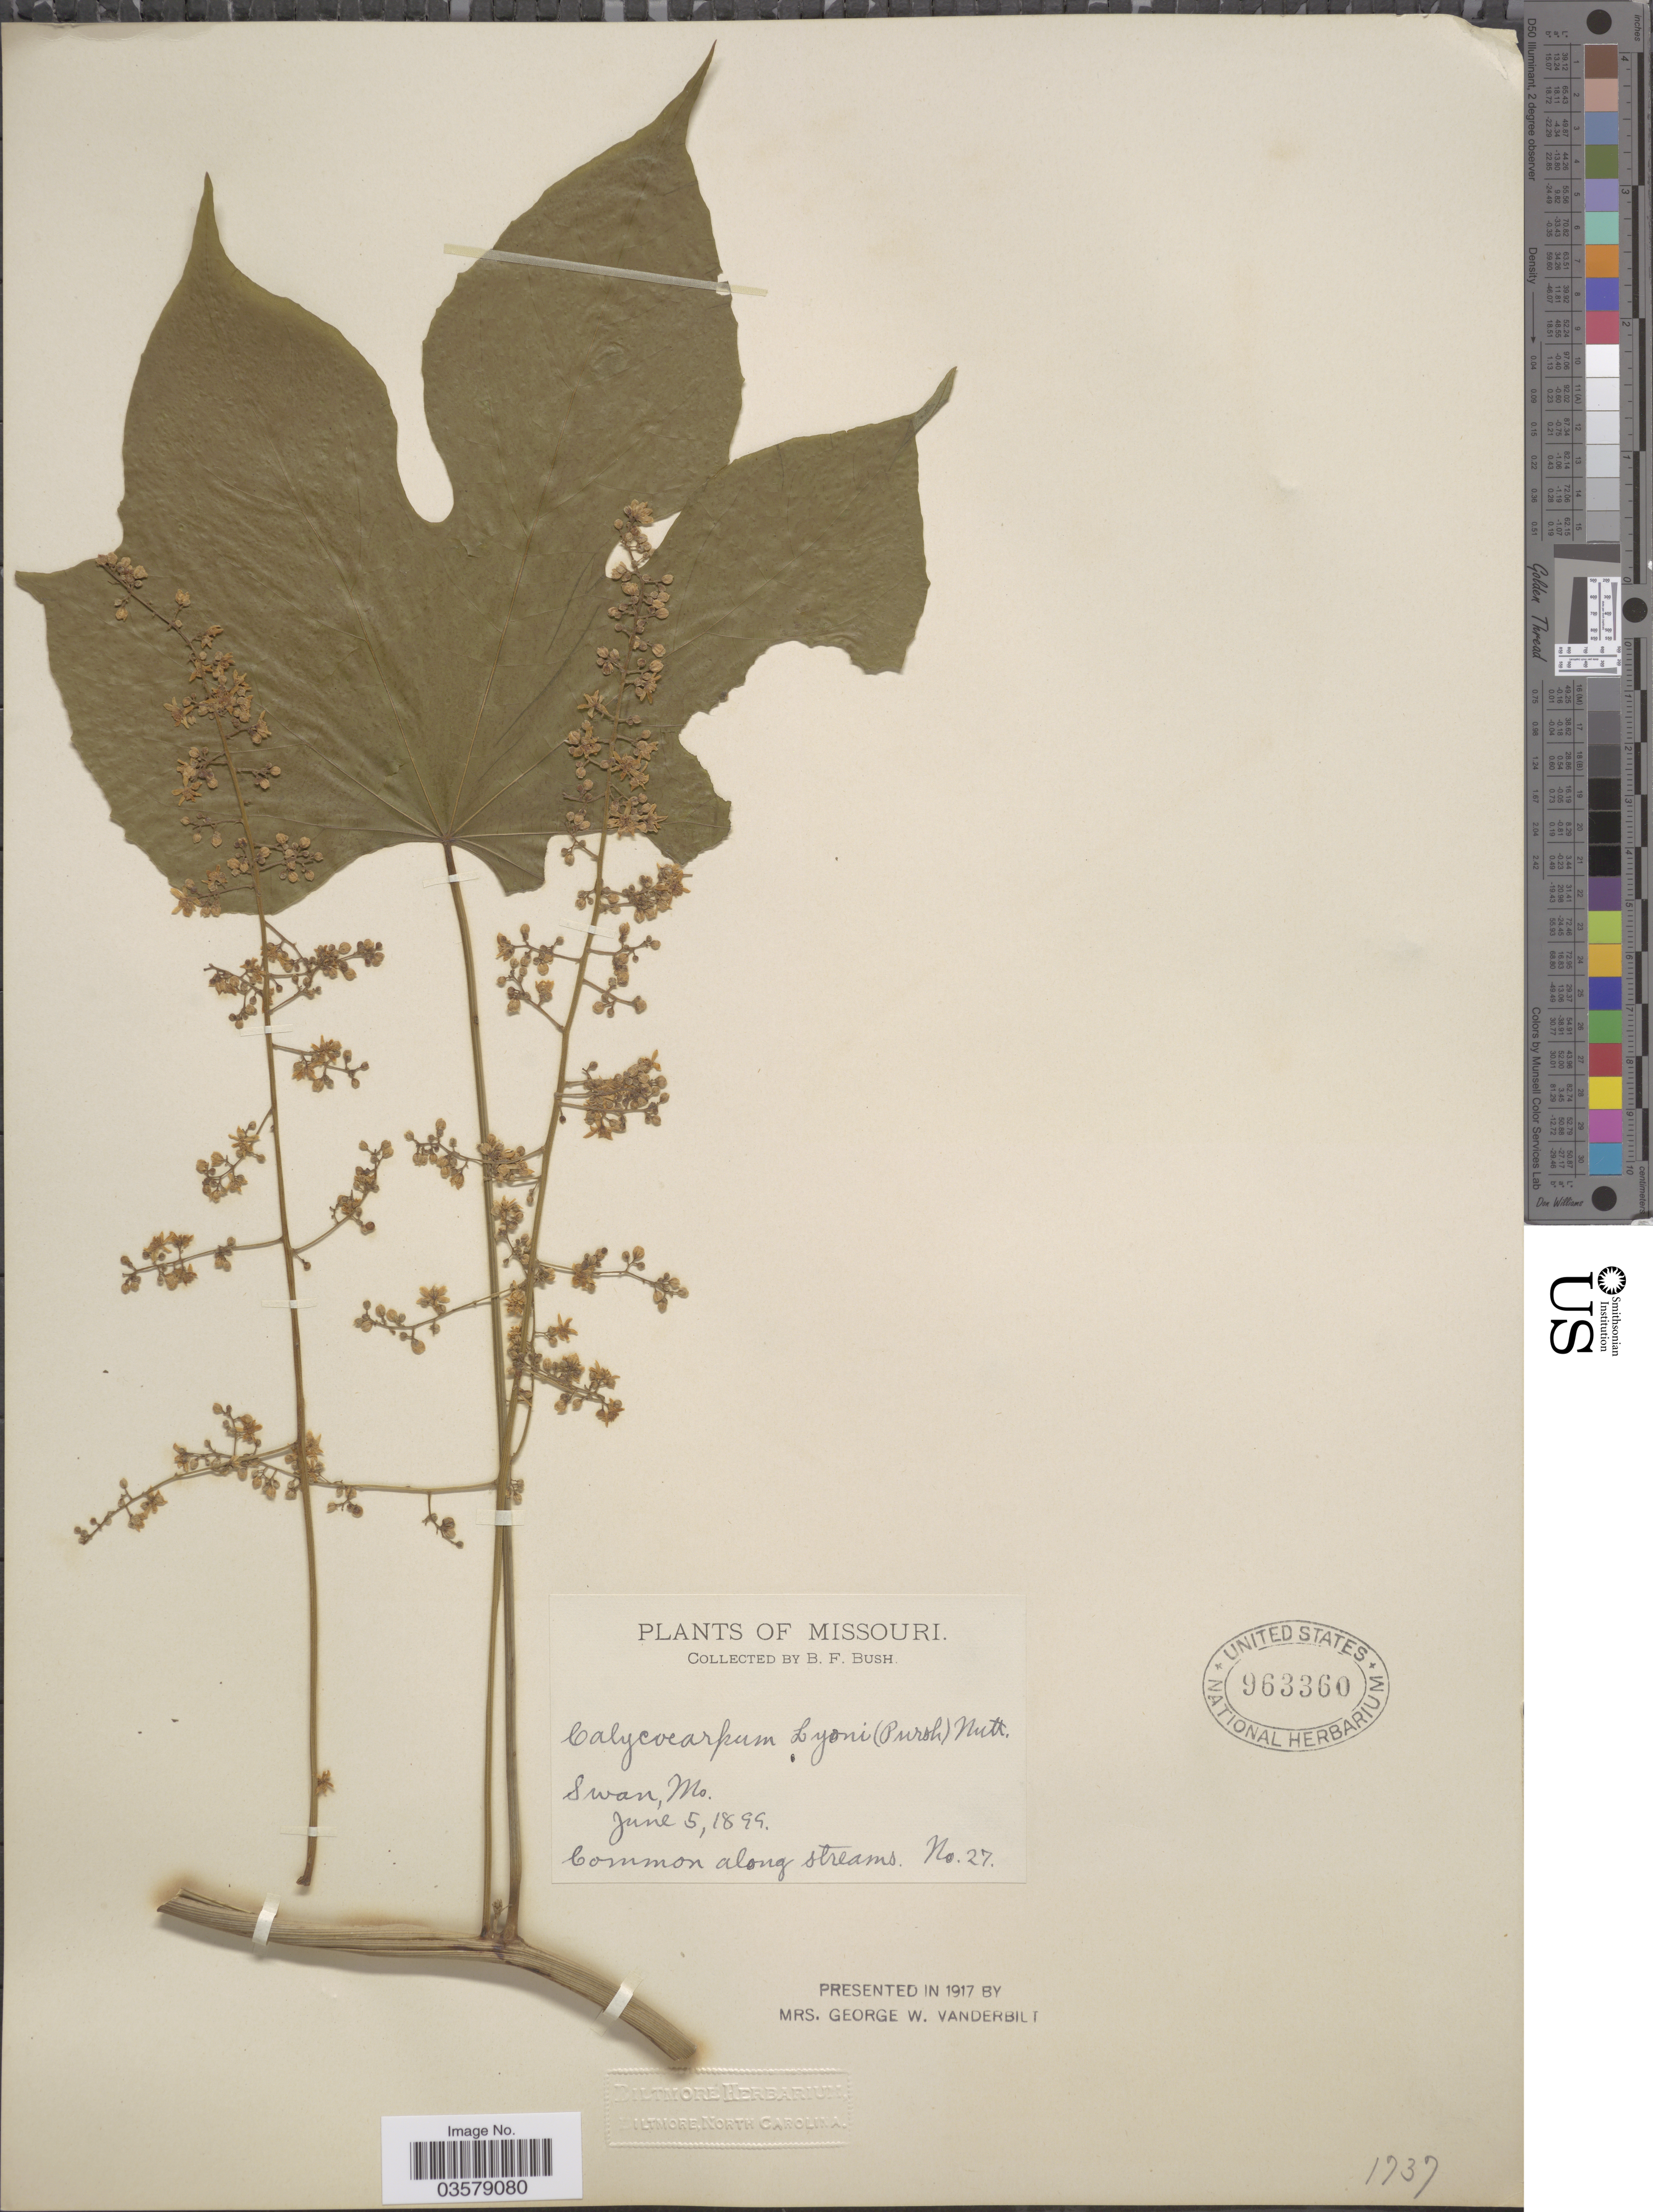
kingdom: Plantae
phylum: Tracheophyta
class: Magnoliopsida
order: Ranunculales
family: Menispermaceae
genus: Calycocarpum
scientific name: Calycocarpum lyonii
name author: (Pursh) A. Gray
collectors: B. F. Bush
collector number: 27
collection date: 1899-06-05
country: United States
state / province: Missouri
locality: Swan.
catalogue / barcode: US 963360